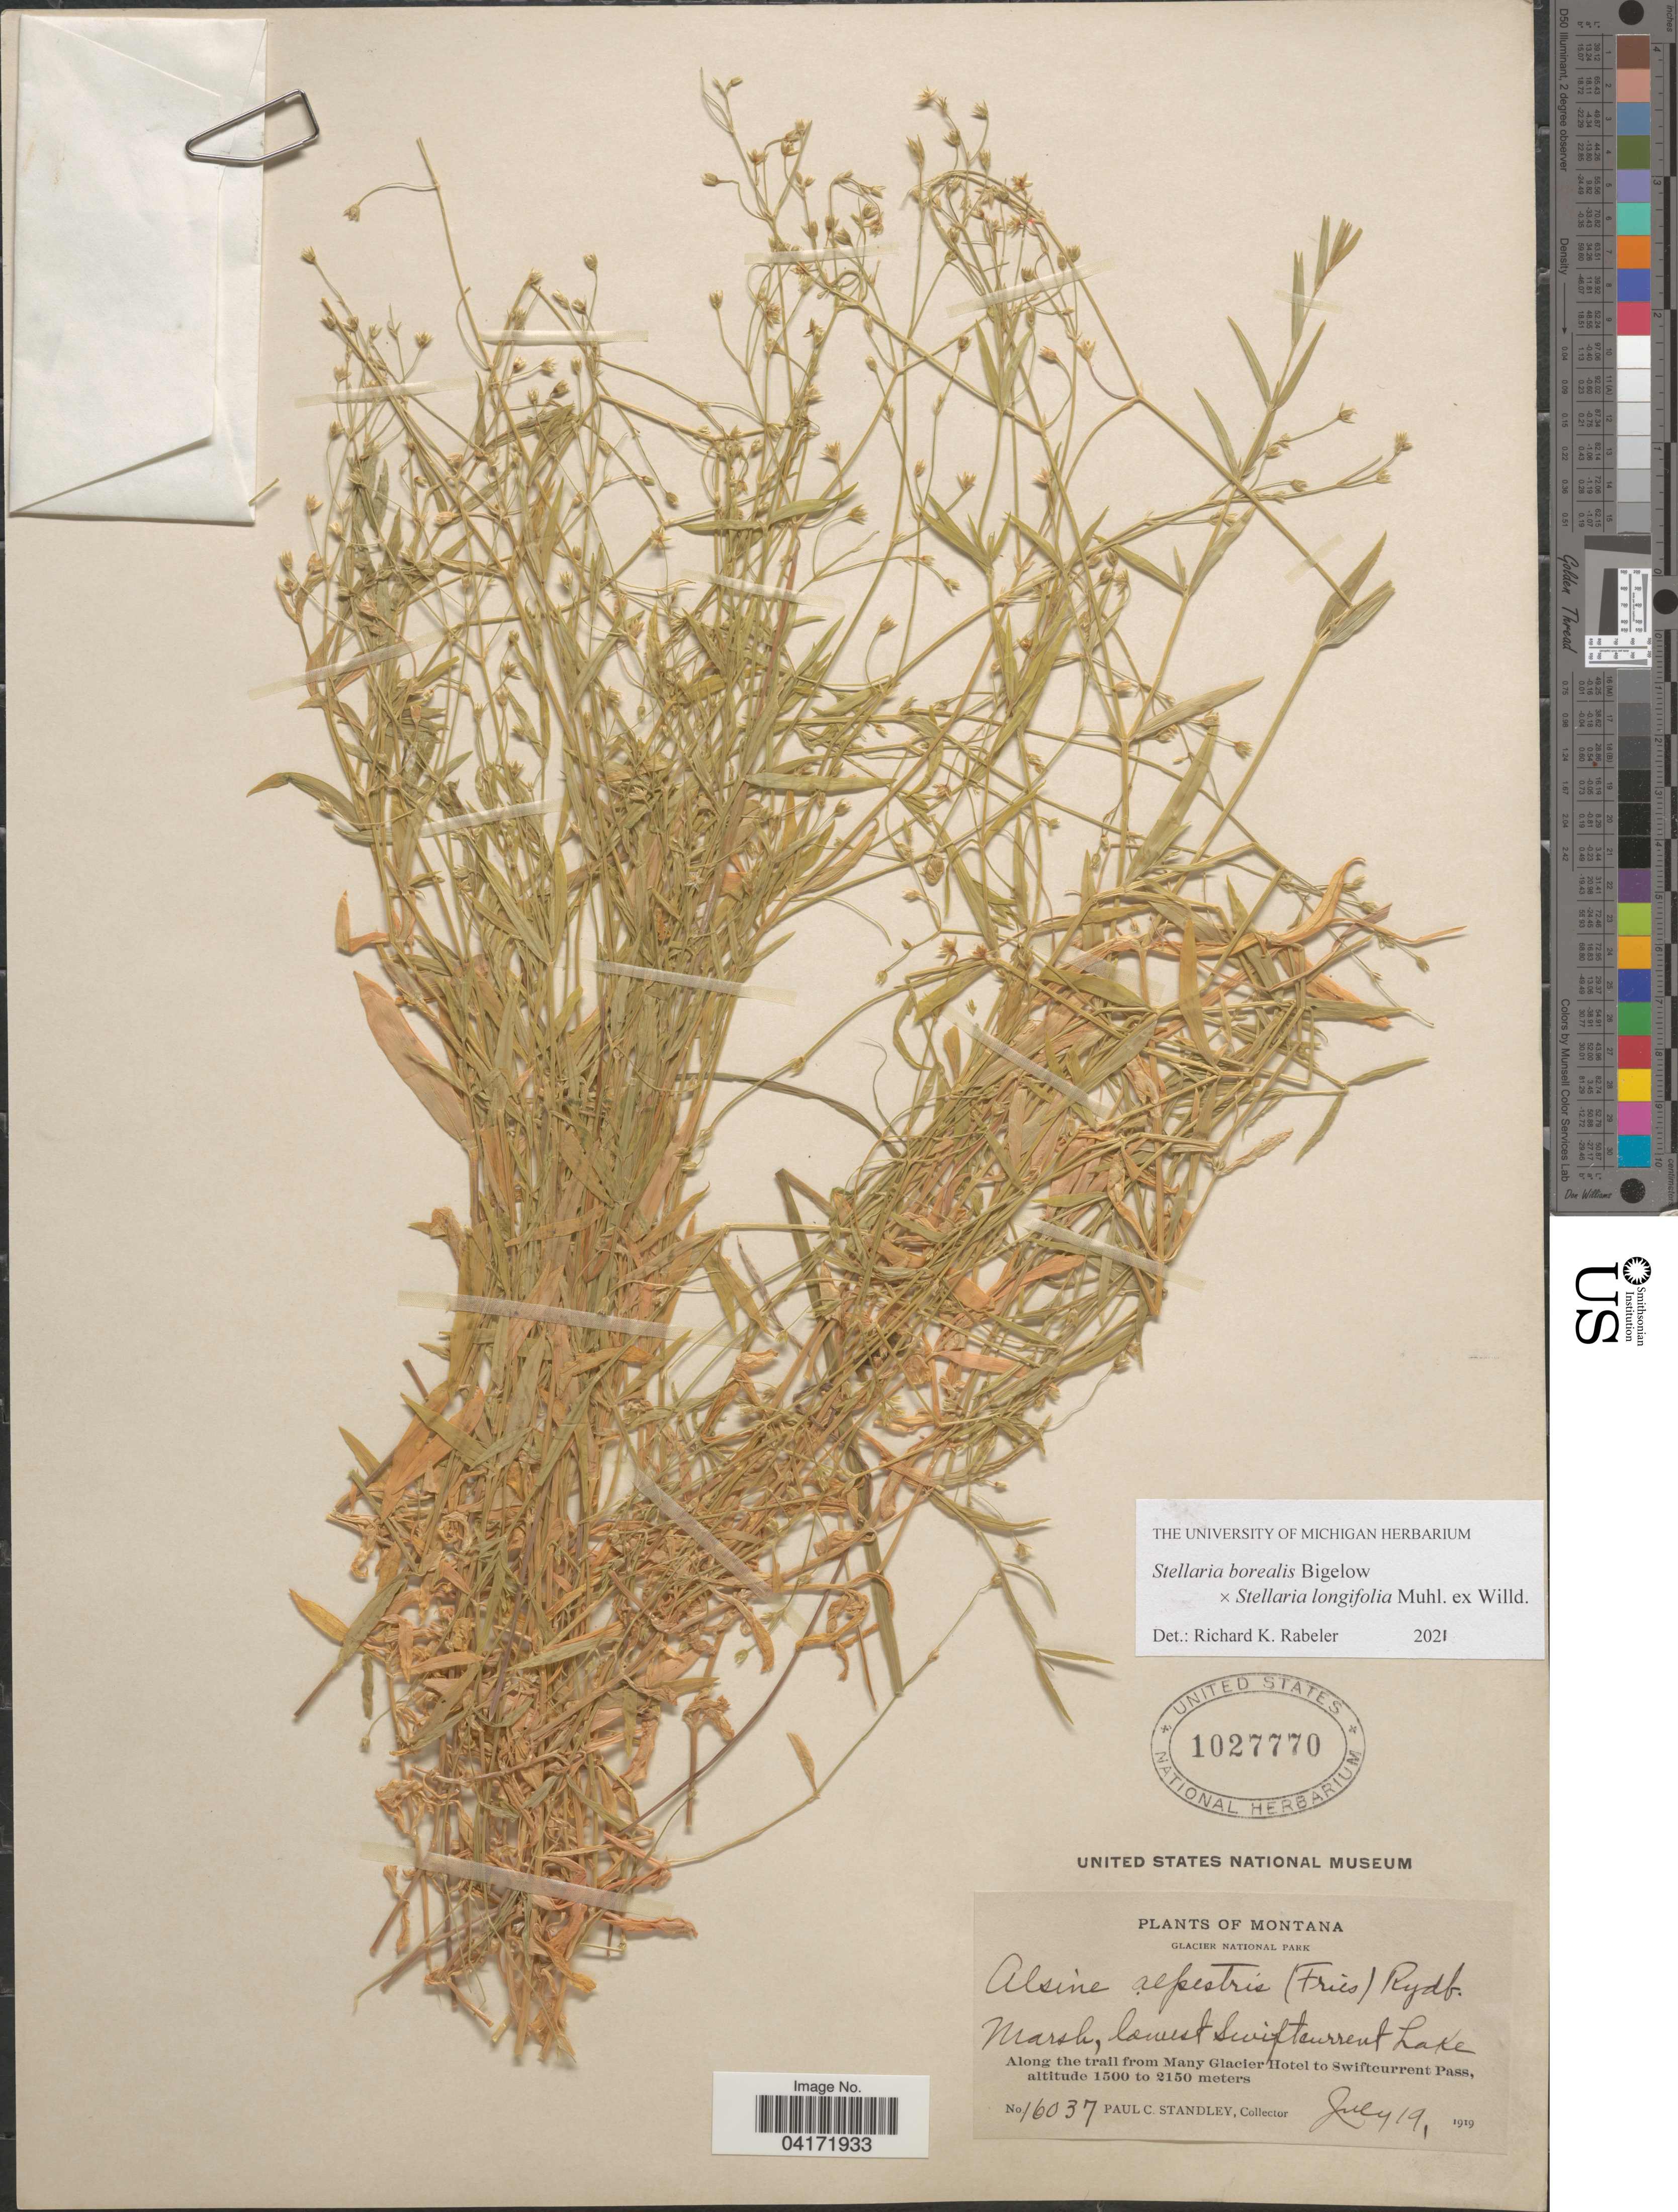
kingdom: Plantae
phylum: Tracheophyta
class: Magnoliopsida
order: Caryophyllales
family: Caryophyllaceae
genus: Stellaria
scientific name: Stellaria borealis x S. longifolia Muhl. ex Willd.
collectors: P. C. Standley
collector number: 16037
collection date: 1919-07-19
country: United States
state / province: Montana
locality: Lowest Swiftcurrent Lake. Glacier National Park. Along the trail from Many Glacier Hotel to Swifcurrent Pass.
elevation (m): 1500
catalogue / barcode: US 1027770